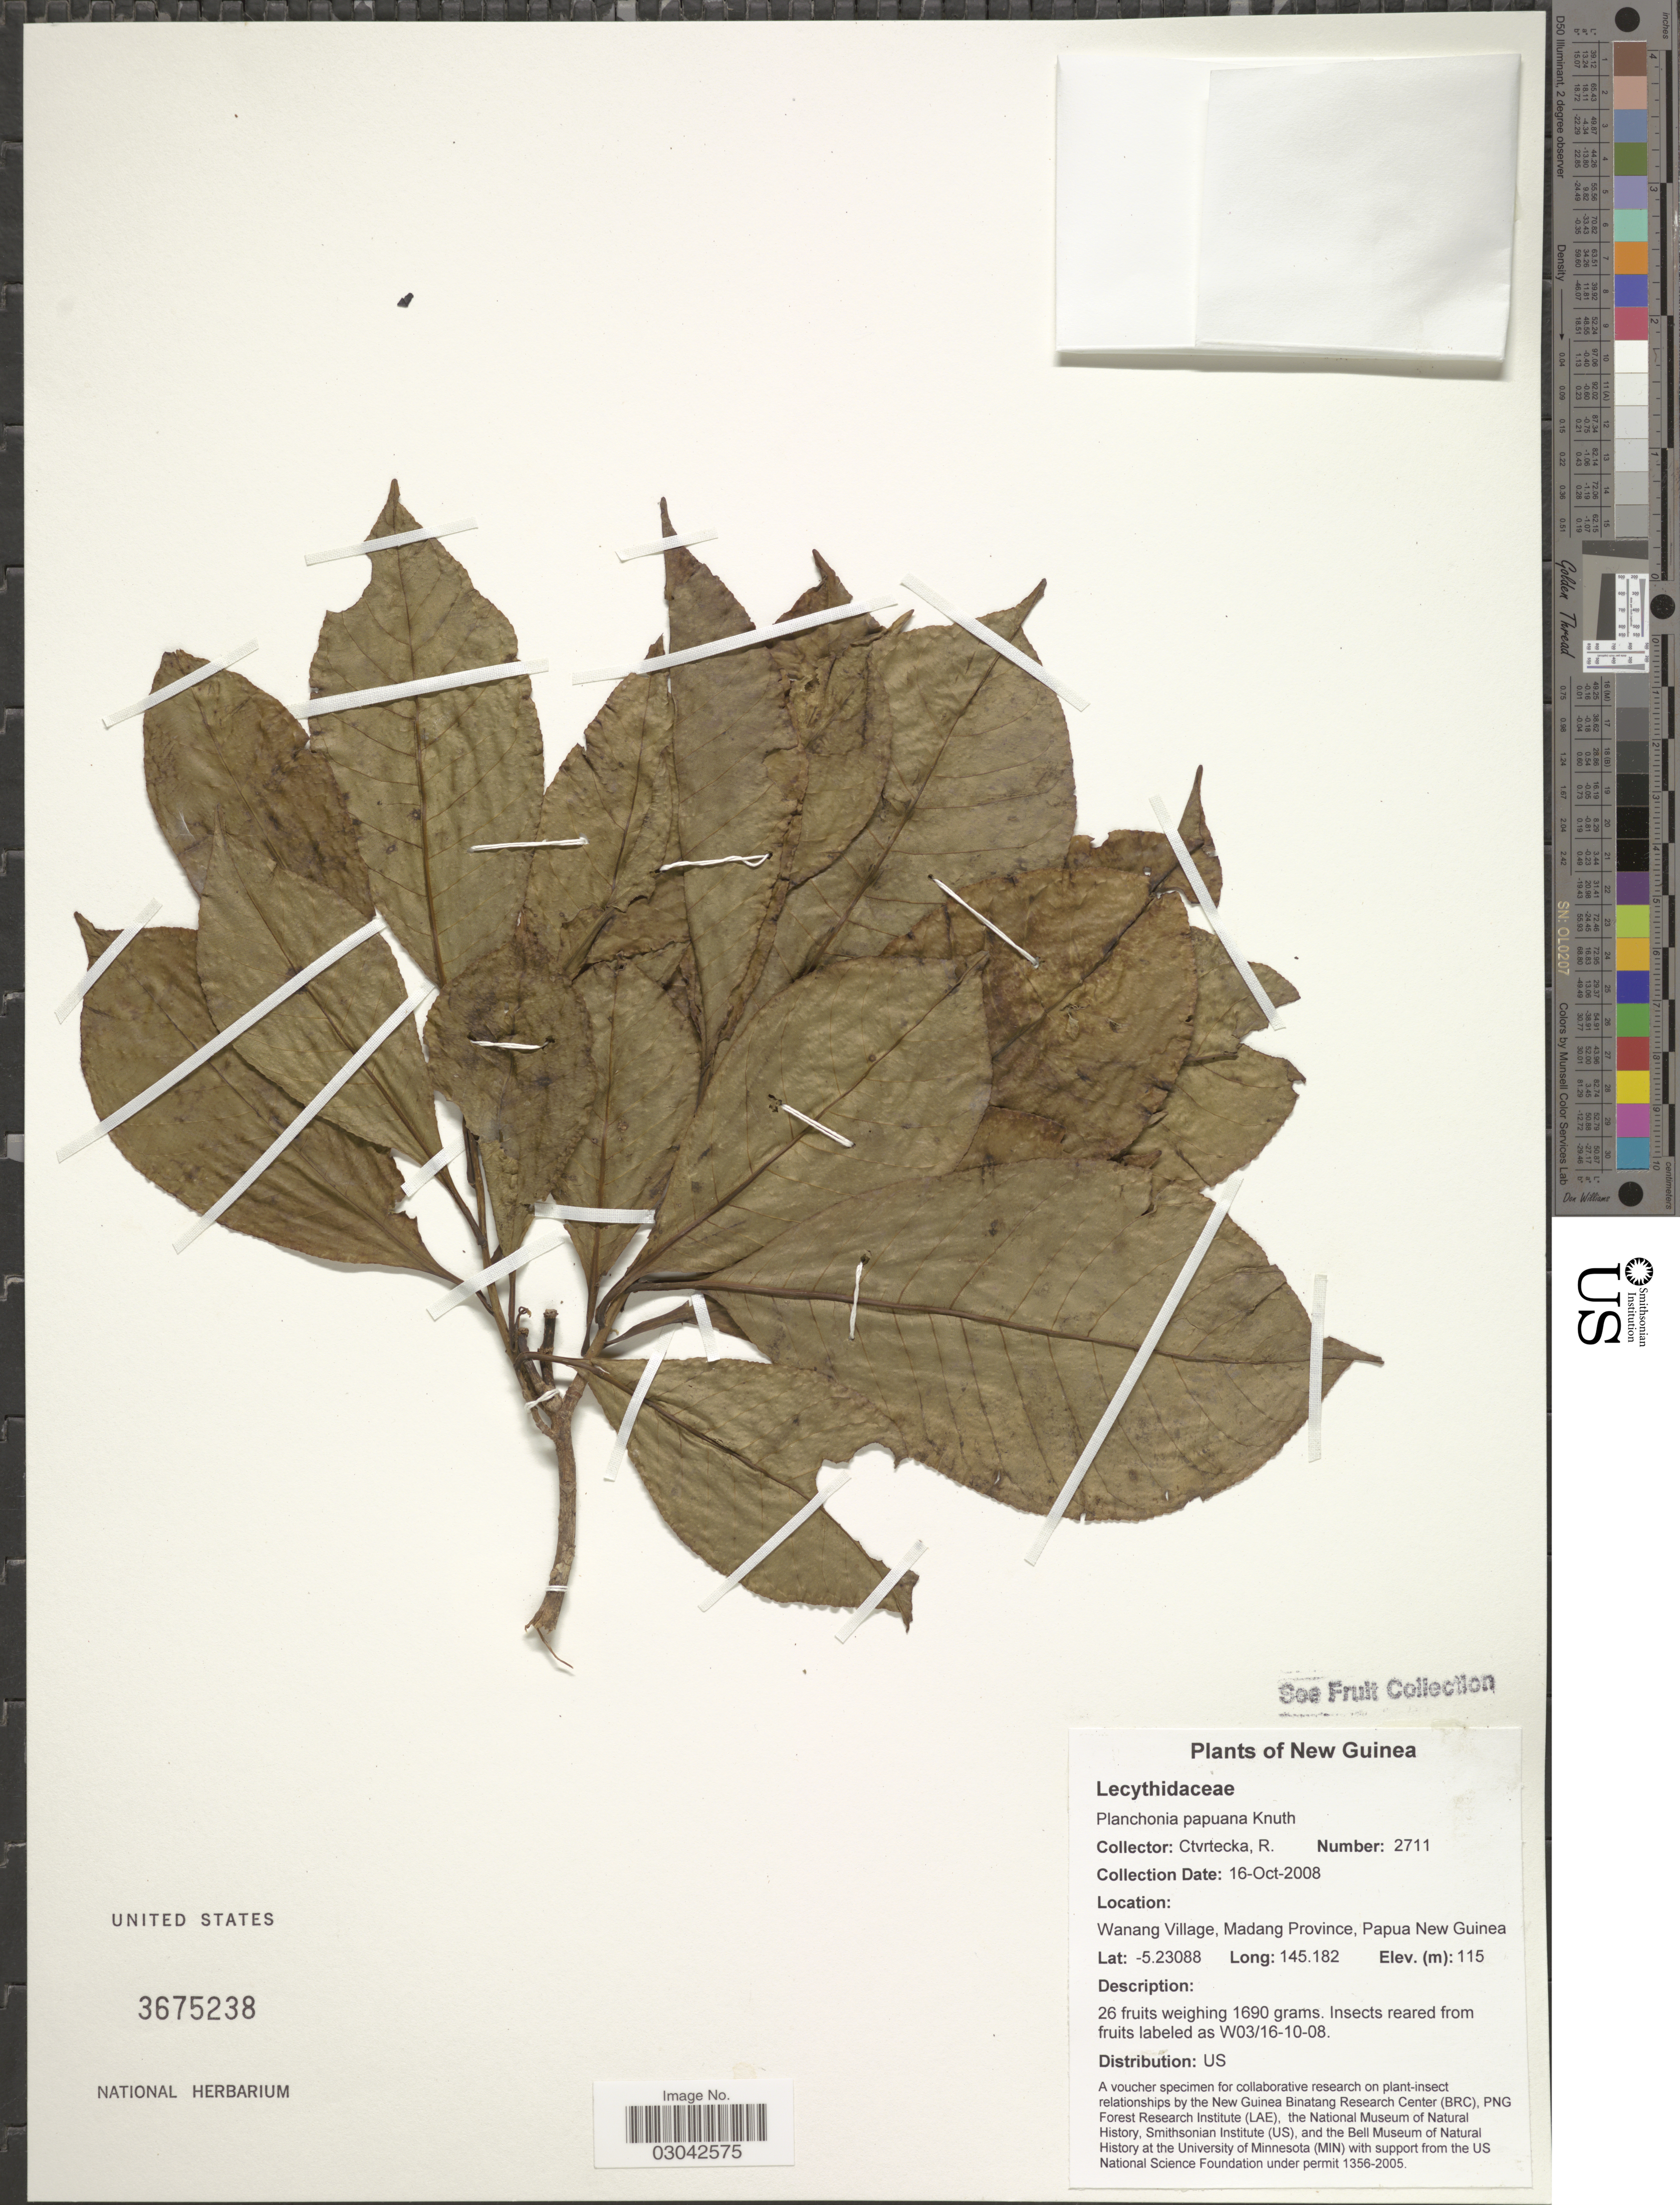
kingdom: Plantae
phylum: Tracheophyta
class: Magnoliopsida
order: Ericales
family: Lecythidaceae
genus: Planchonia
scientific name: Planchonia papuana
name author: Kunth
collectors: R. Ctvrtecka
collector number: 2711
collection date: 2008-10-16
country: Papua New Guinea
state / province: Madang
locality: New Guinea. Wanang Village.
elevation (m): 115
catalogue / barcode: US 3675238